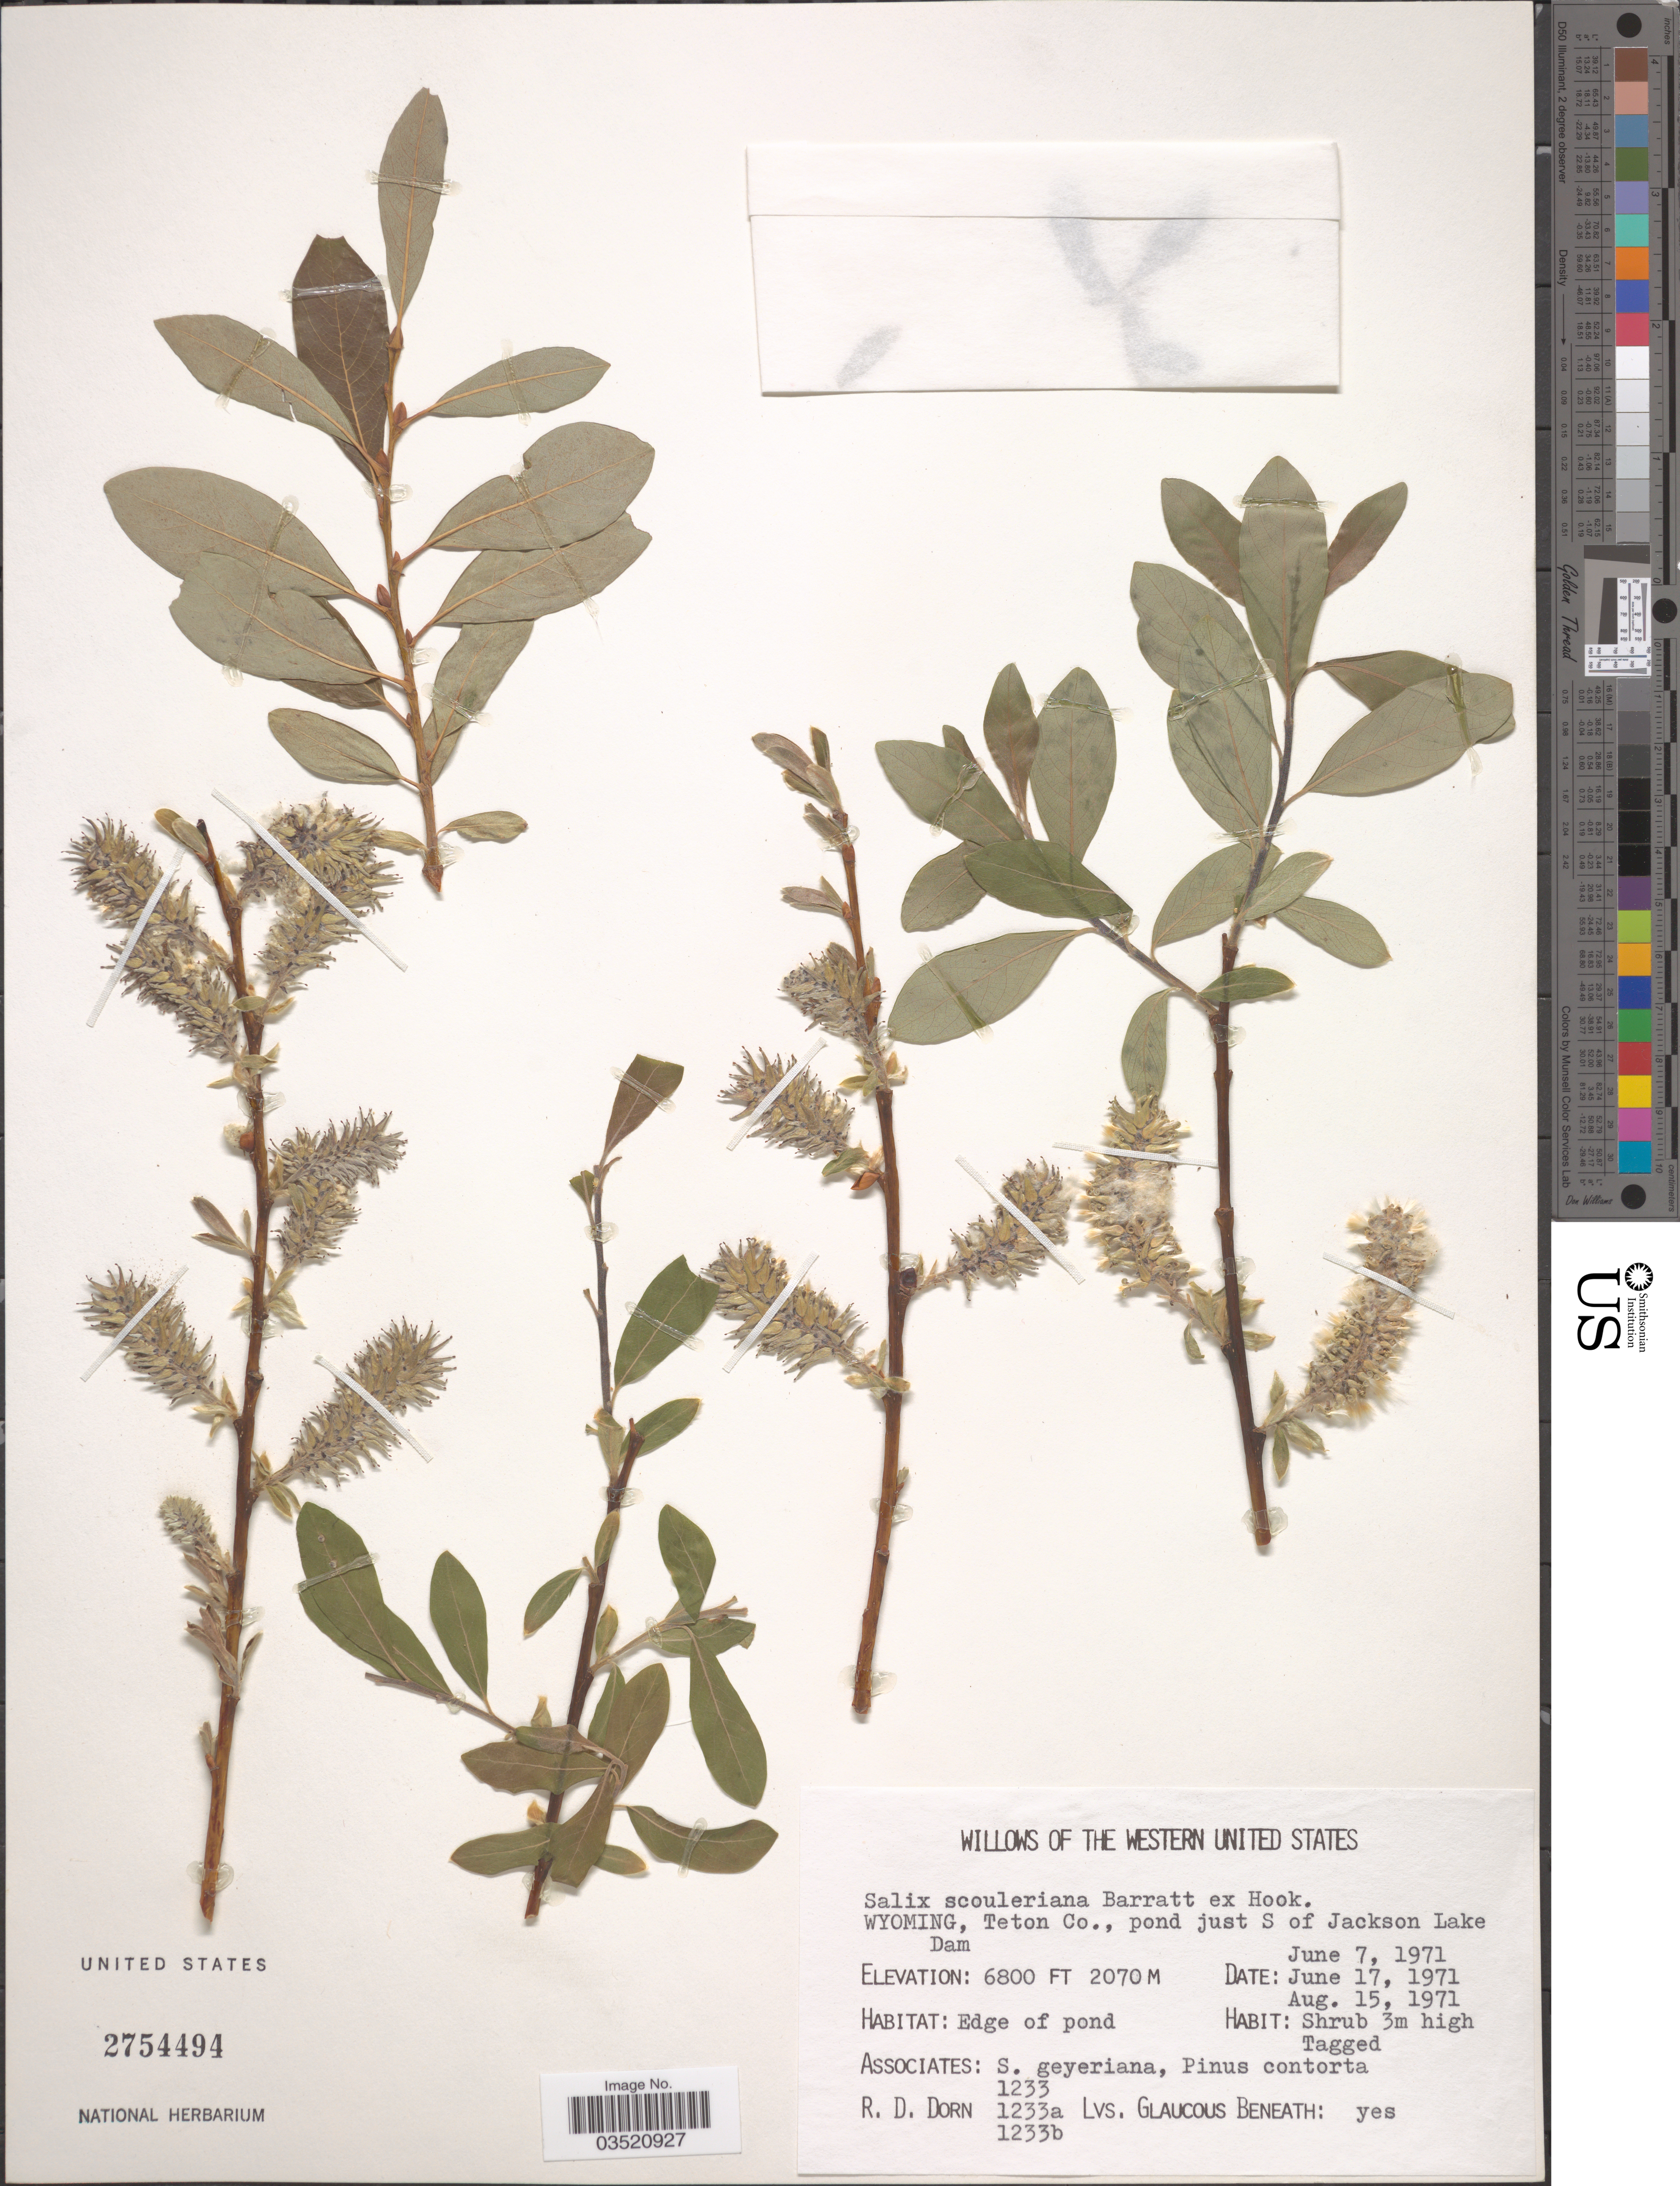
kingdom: Plantae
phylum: Tracheophyta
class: Magnoliopsida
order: Malpighiales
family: Salicaceae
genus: Salix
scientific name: Salix scouleriana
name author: Barratt ex Hook.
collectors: R. D. Dorn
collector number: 1233/1233a/1233b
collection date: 1971-06-07/1971-08-15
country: United States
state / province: Wyoming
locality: Western United States. Teton Co., pond just S of Jackson Lake Dam.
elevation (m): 2073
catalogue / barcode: US 2754494